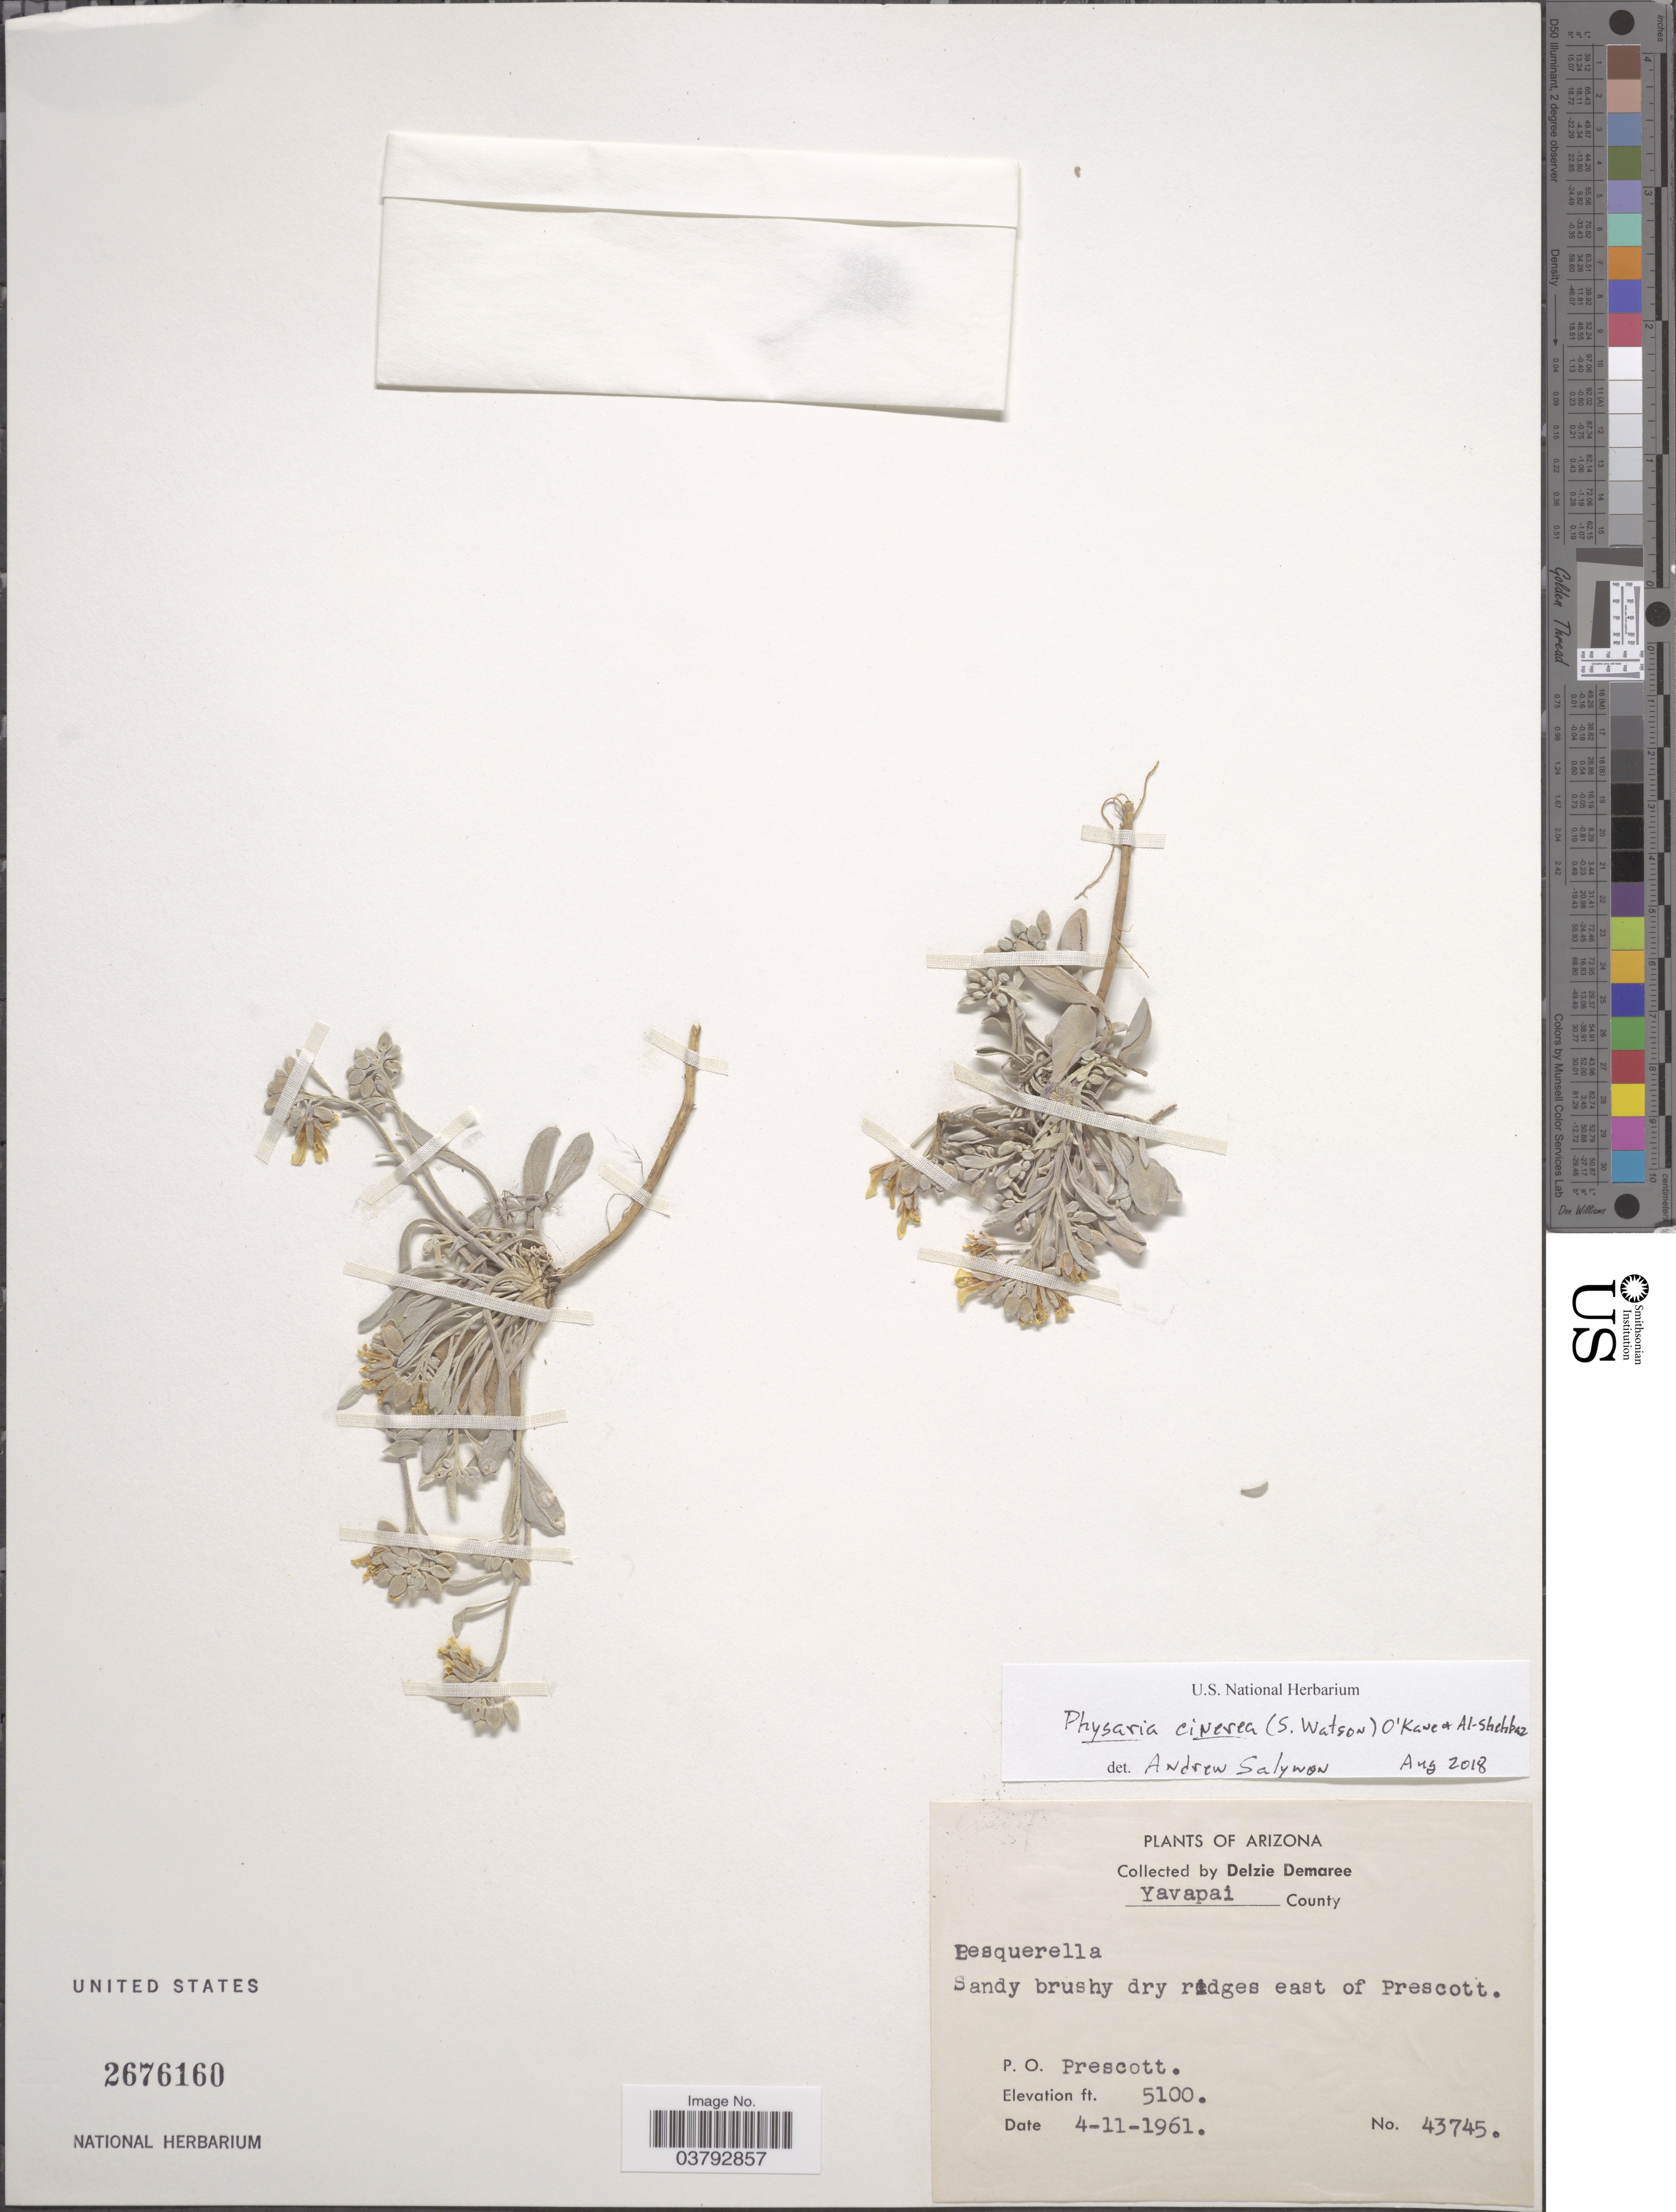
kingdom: Plantae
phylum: Tracheophyta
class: Magnoliopsida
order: Brassicales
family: Brassicaceae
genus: Physaria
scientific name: Physaria cinerea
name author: (S. Watson) O'Kane & Al-Shehbaz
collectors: D. Demaree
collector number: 43745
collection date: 1961-04-11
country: United States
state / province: Arizona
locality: Yavapai County. Sandy brushy dry ridges east of Prescott. P. O. Prescott.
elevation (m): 1554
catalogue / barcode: US 2676160